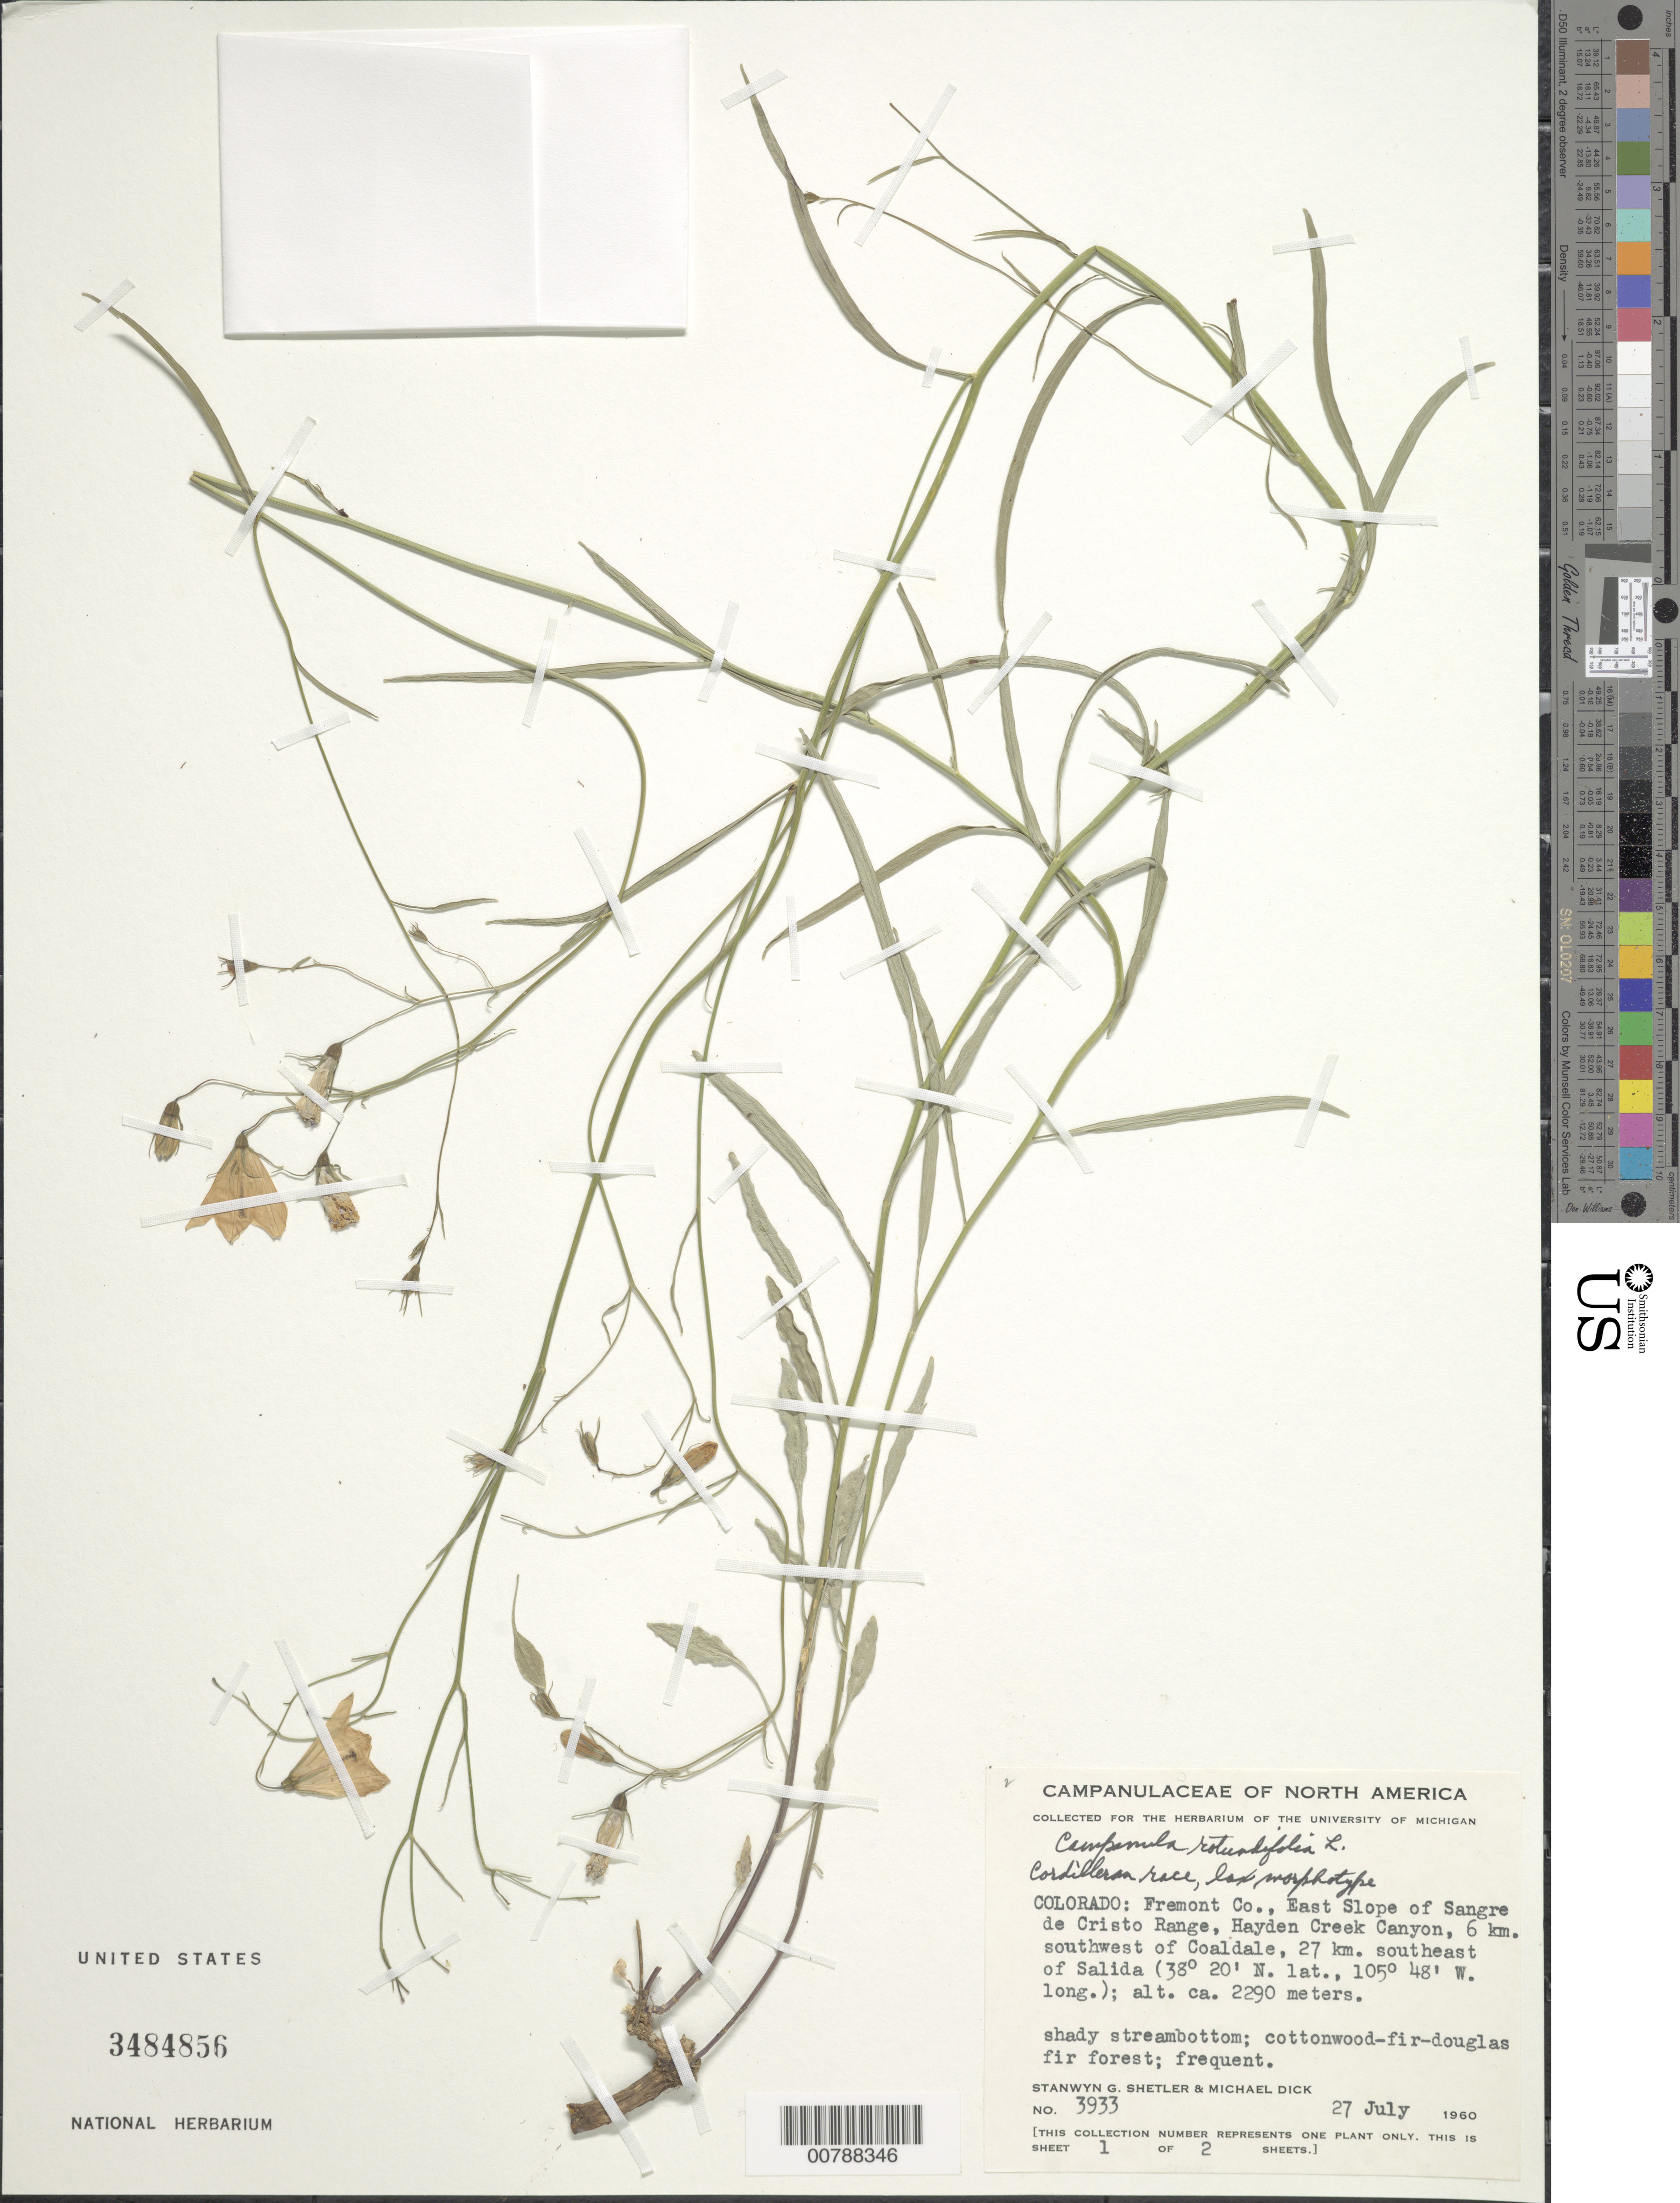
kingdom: Plantae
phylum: Tracheophyta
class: Magnoliopsida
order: Asterales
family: Campanulaceae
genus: Campanula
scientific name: Campanula rotundifolia L. Cordilleran race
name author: L.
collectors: S. Shetler & M. Dick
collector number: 3933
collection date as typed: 27 July 1960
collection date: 1960-07-27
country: United States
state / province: Colorado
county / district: Fremont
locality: East slope of Sangre de Cristo Range, Hayden Creek Canyon, 6 km. southwest of Coaldale, 27 km southeast of Salida.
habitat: Shady streambottom; cottonwood-fir-douglas fir forest; frequent.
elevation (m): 2290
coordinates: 38 20 N, 105 48 W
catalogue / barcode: US 3484856